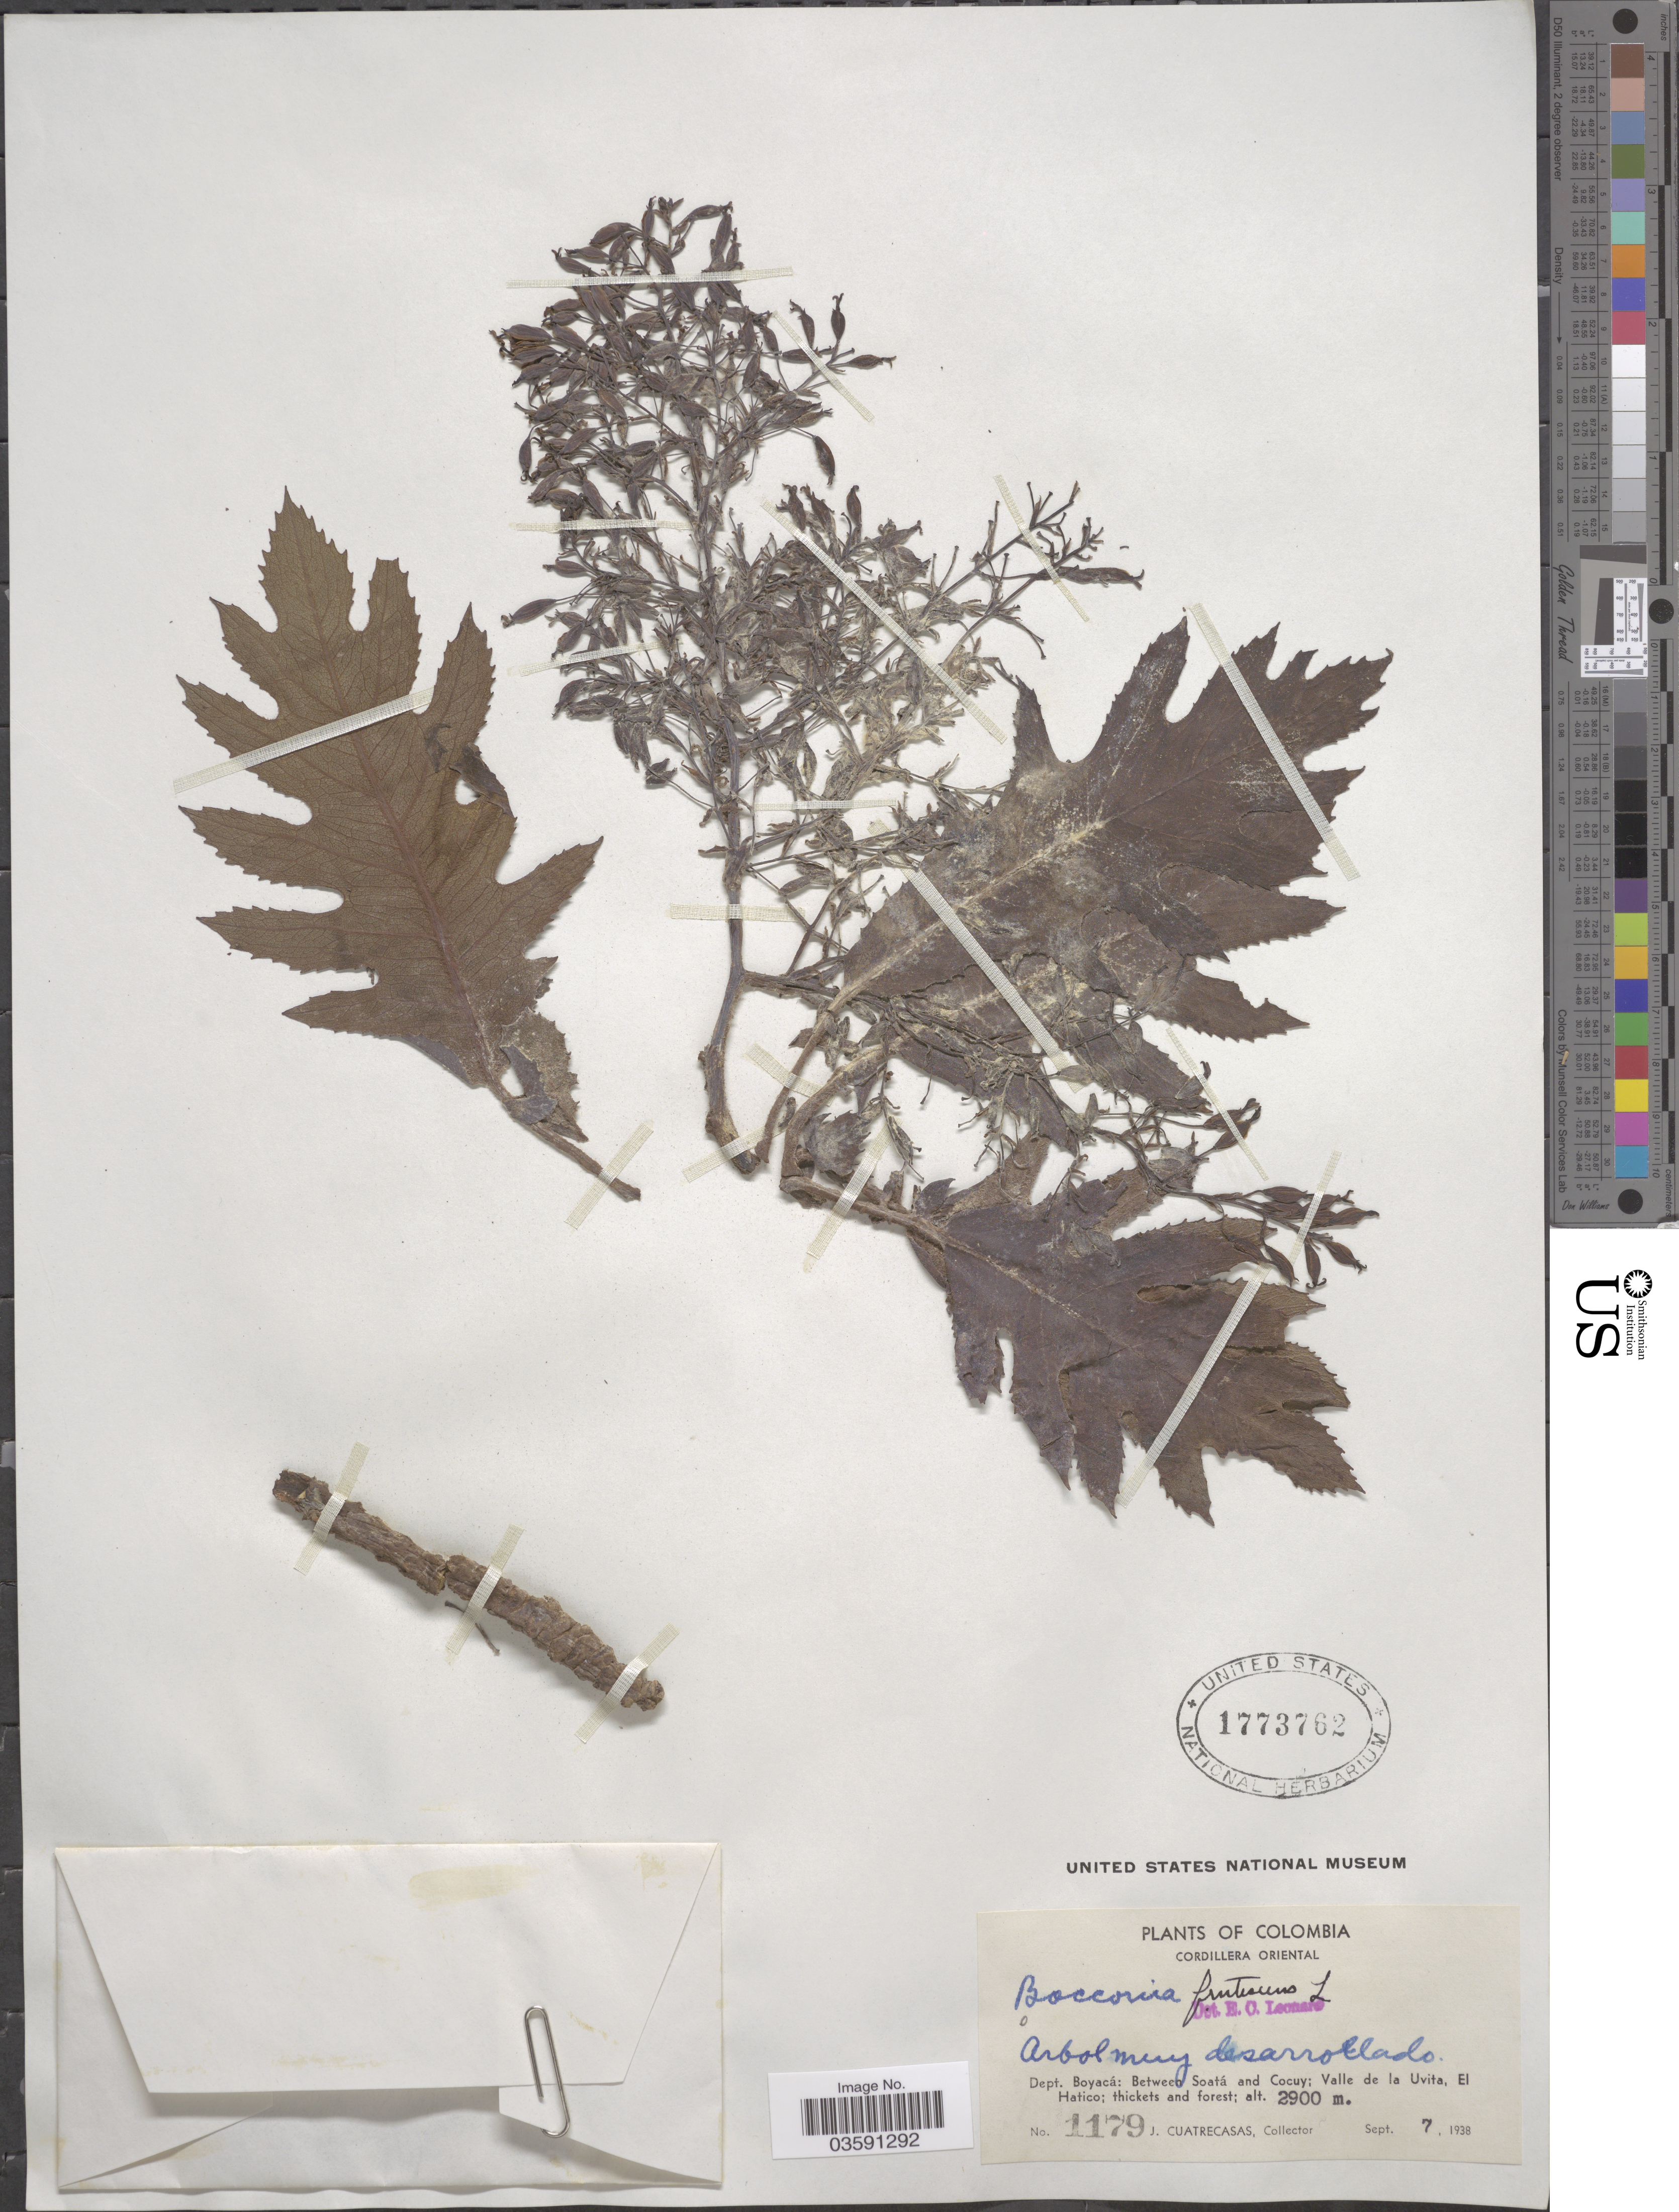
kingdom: Plantae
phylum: Tracheophyta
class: Magnoliopsida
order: Ranunculales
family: Papaveraceae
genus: Bocconia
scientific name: Bocconia integrifolia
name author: Bonpl.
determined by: Strong, Mark T., (BOT), Smithsonian Institution - National Museum of Natural History (UNITED STATES)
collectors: J. Cuatrecasas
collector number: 1179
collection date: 1938-09-07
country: Colombia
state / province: Boyacá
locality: Cordillera Oriental. Dept. Boyacá: Between Soatá and Cocuy; Valle de la Uvita, El Hatico.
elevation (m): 2900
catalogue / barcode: US 1773762